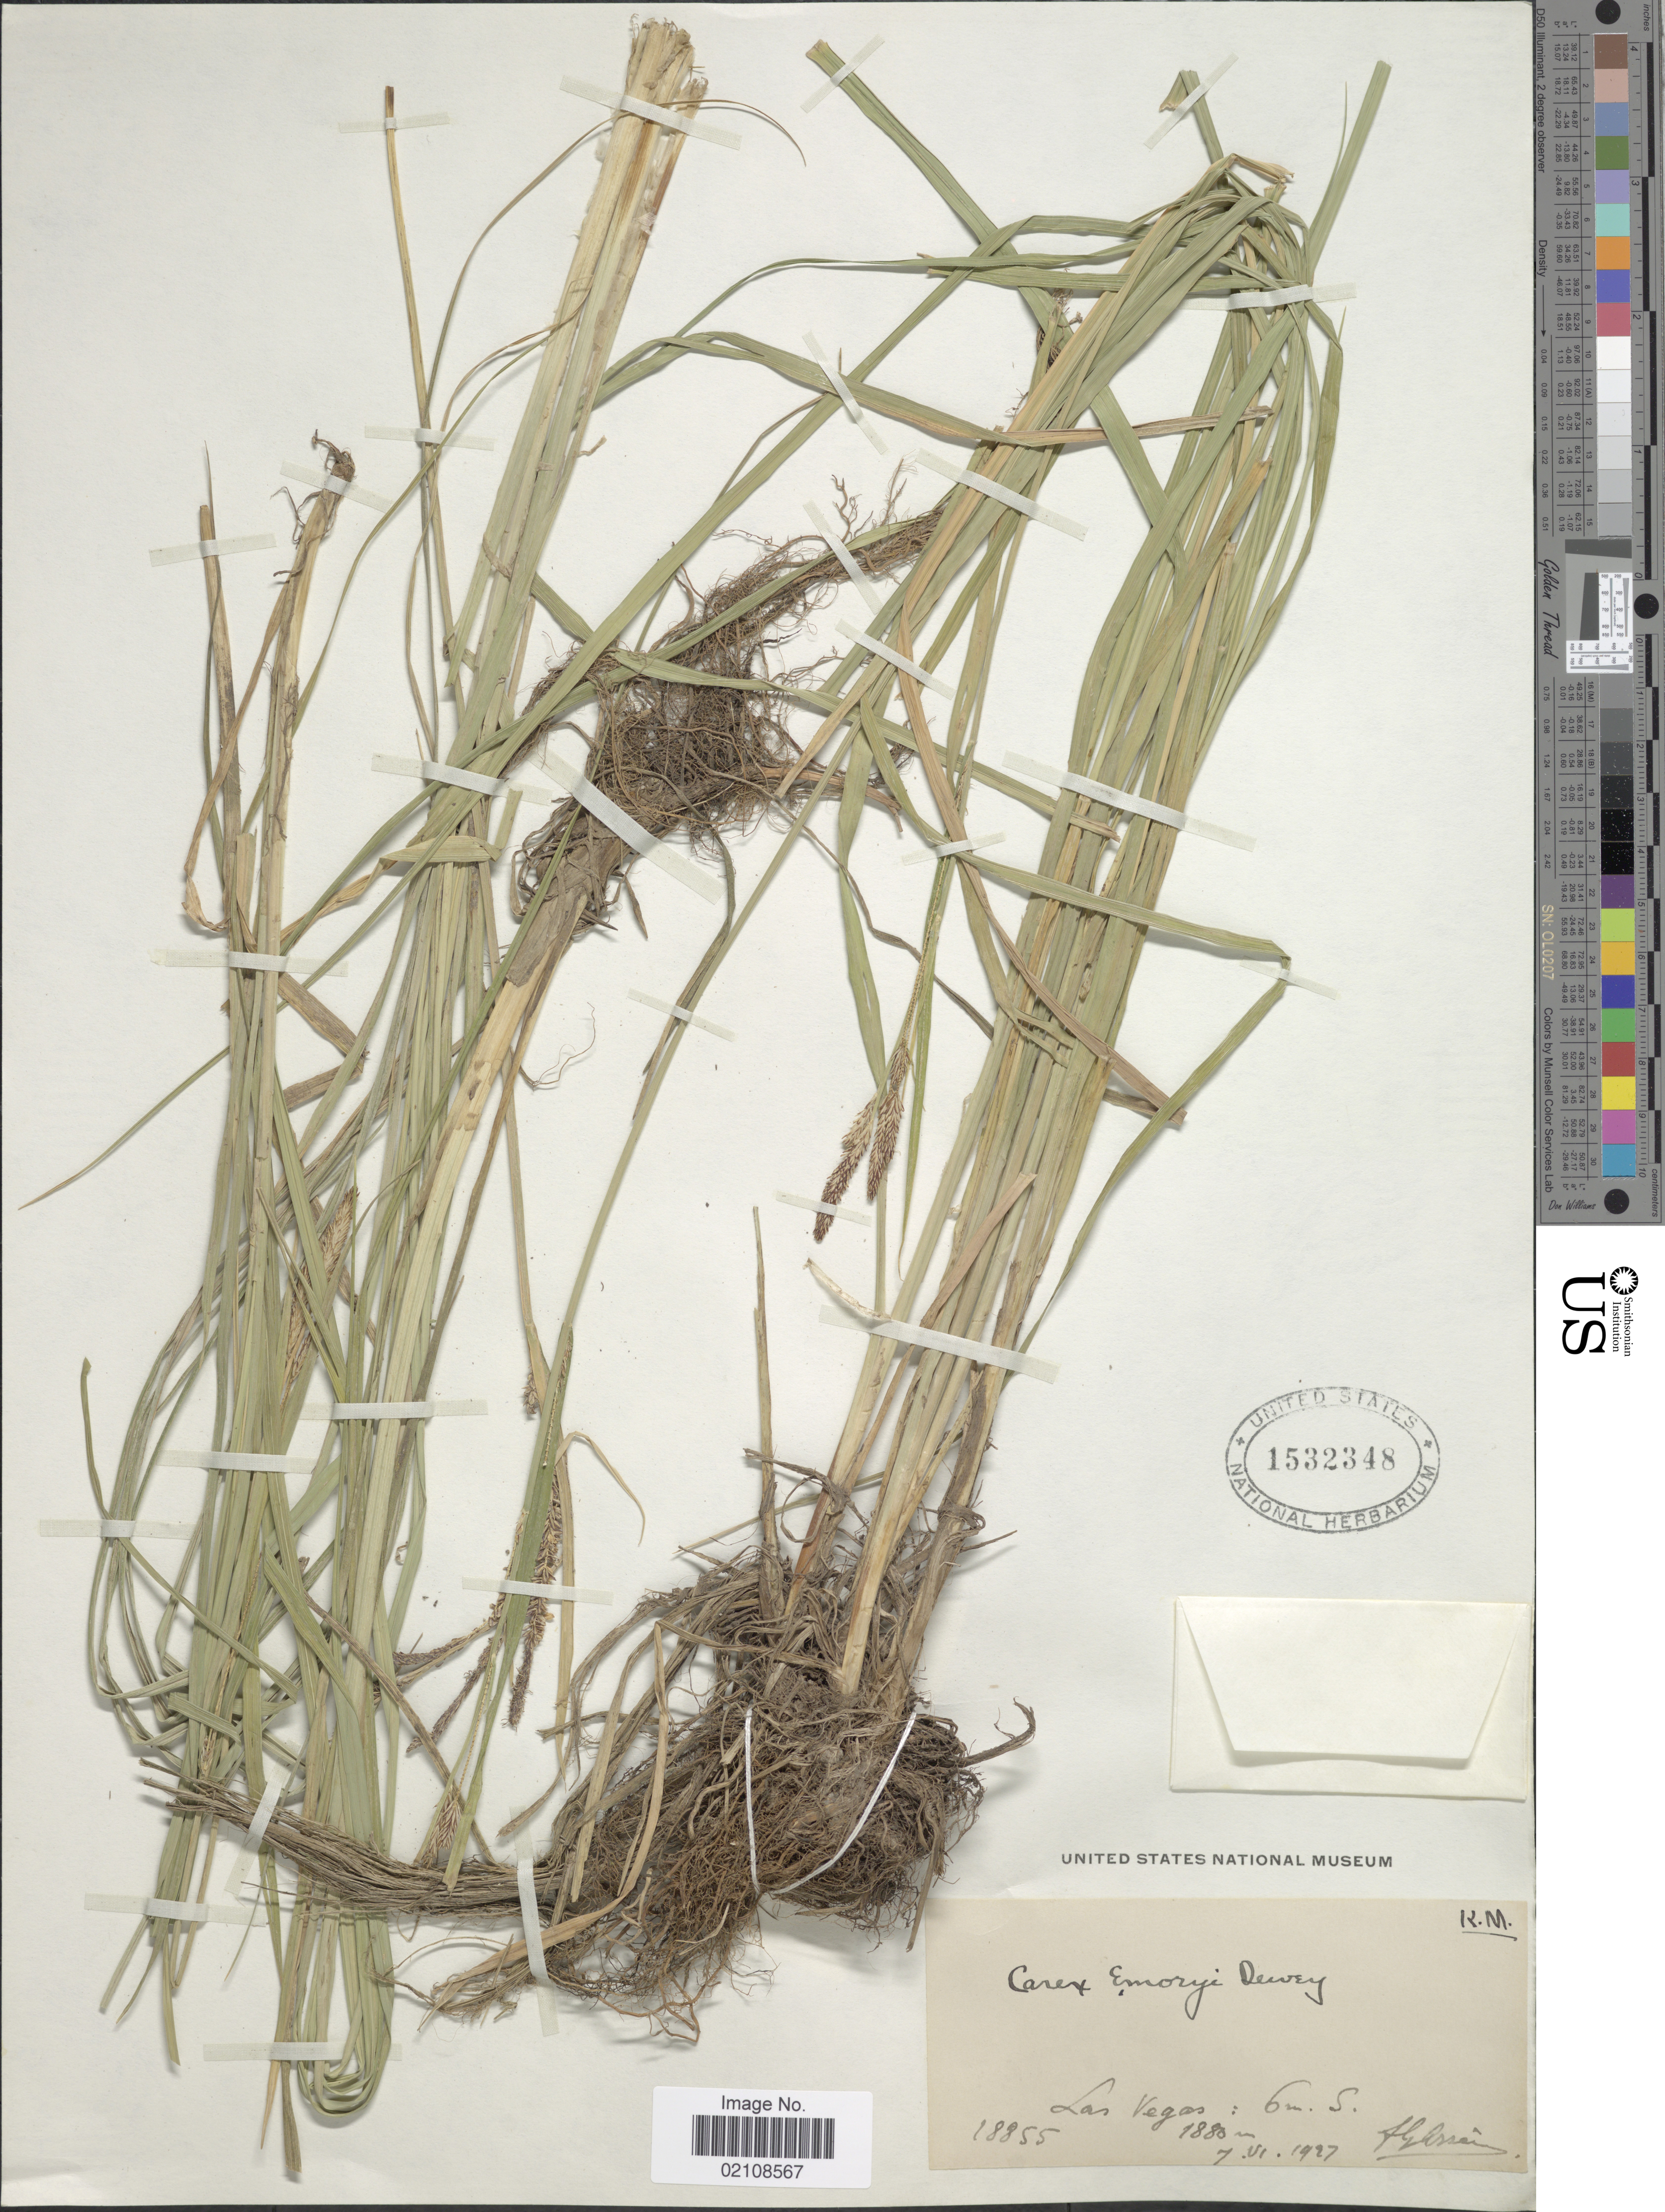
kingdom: Plantae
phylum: Tracheophyta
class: Liliopsida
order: Poales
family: Cyperaceae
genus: Carex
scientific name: Carex emoryi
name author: Dewey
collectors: Bro. G. Arsène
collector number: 18855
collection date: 1927-06-07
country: United States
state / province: New Mexico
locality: Las Vegas: 6m. S.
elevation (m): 1880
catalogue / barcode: US 1532348